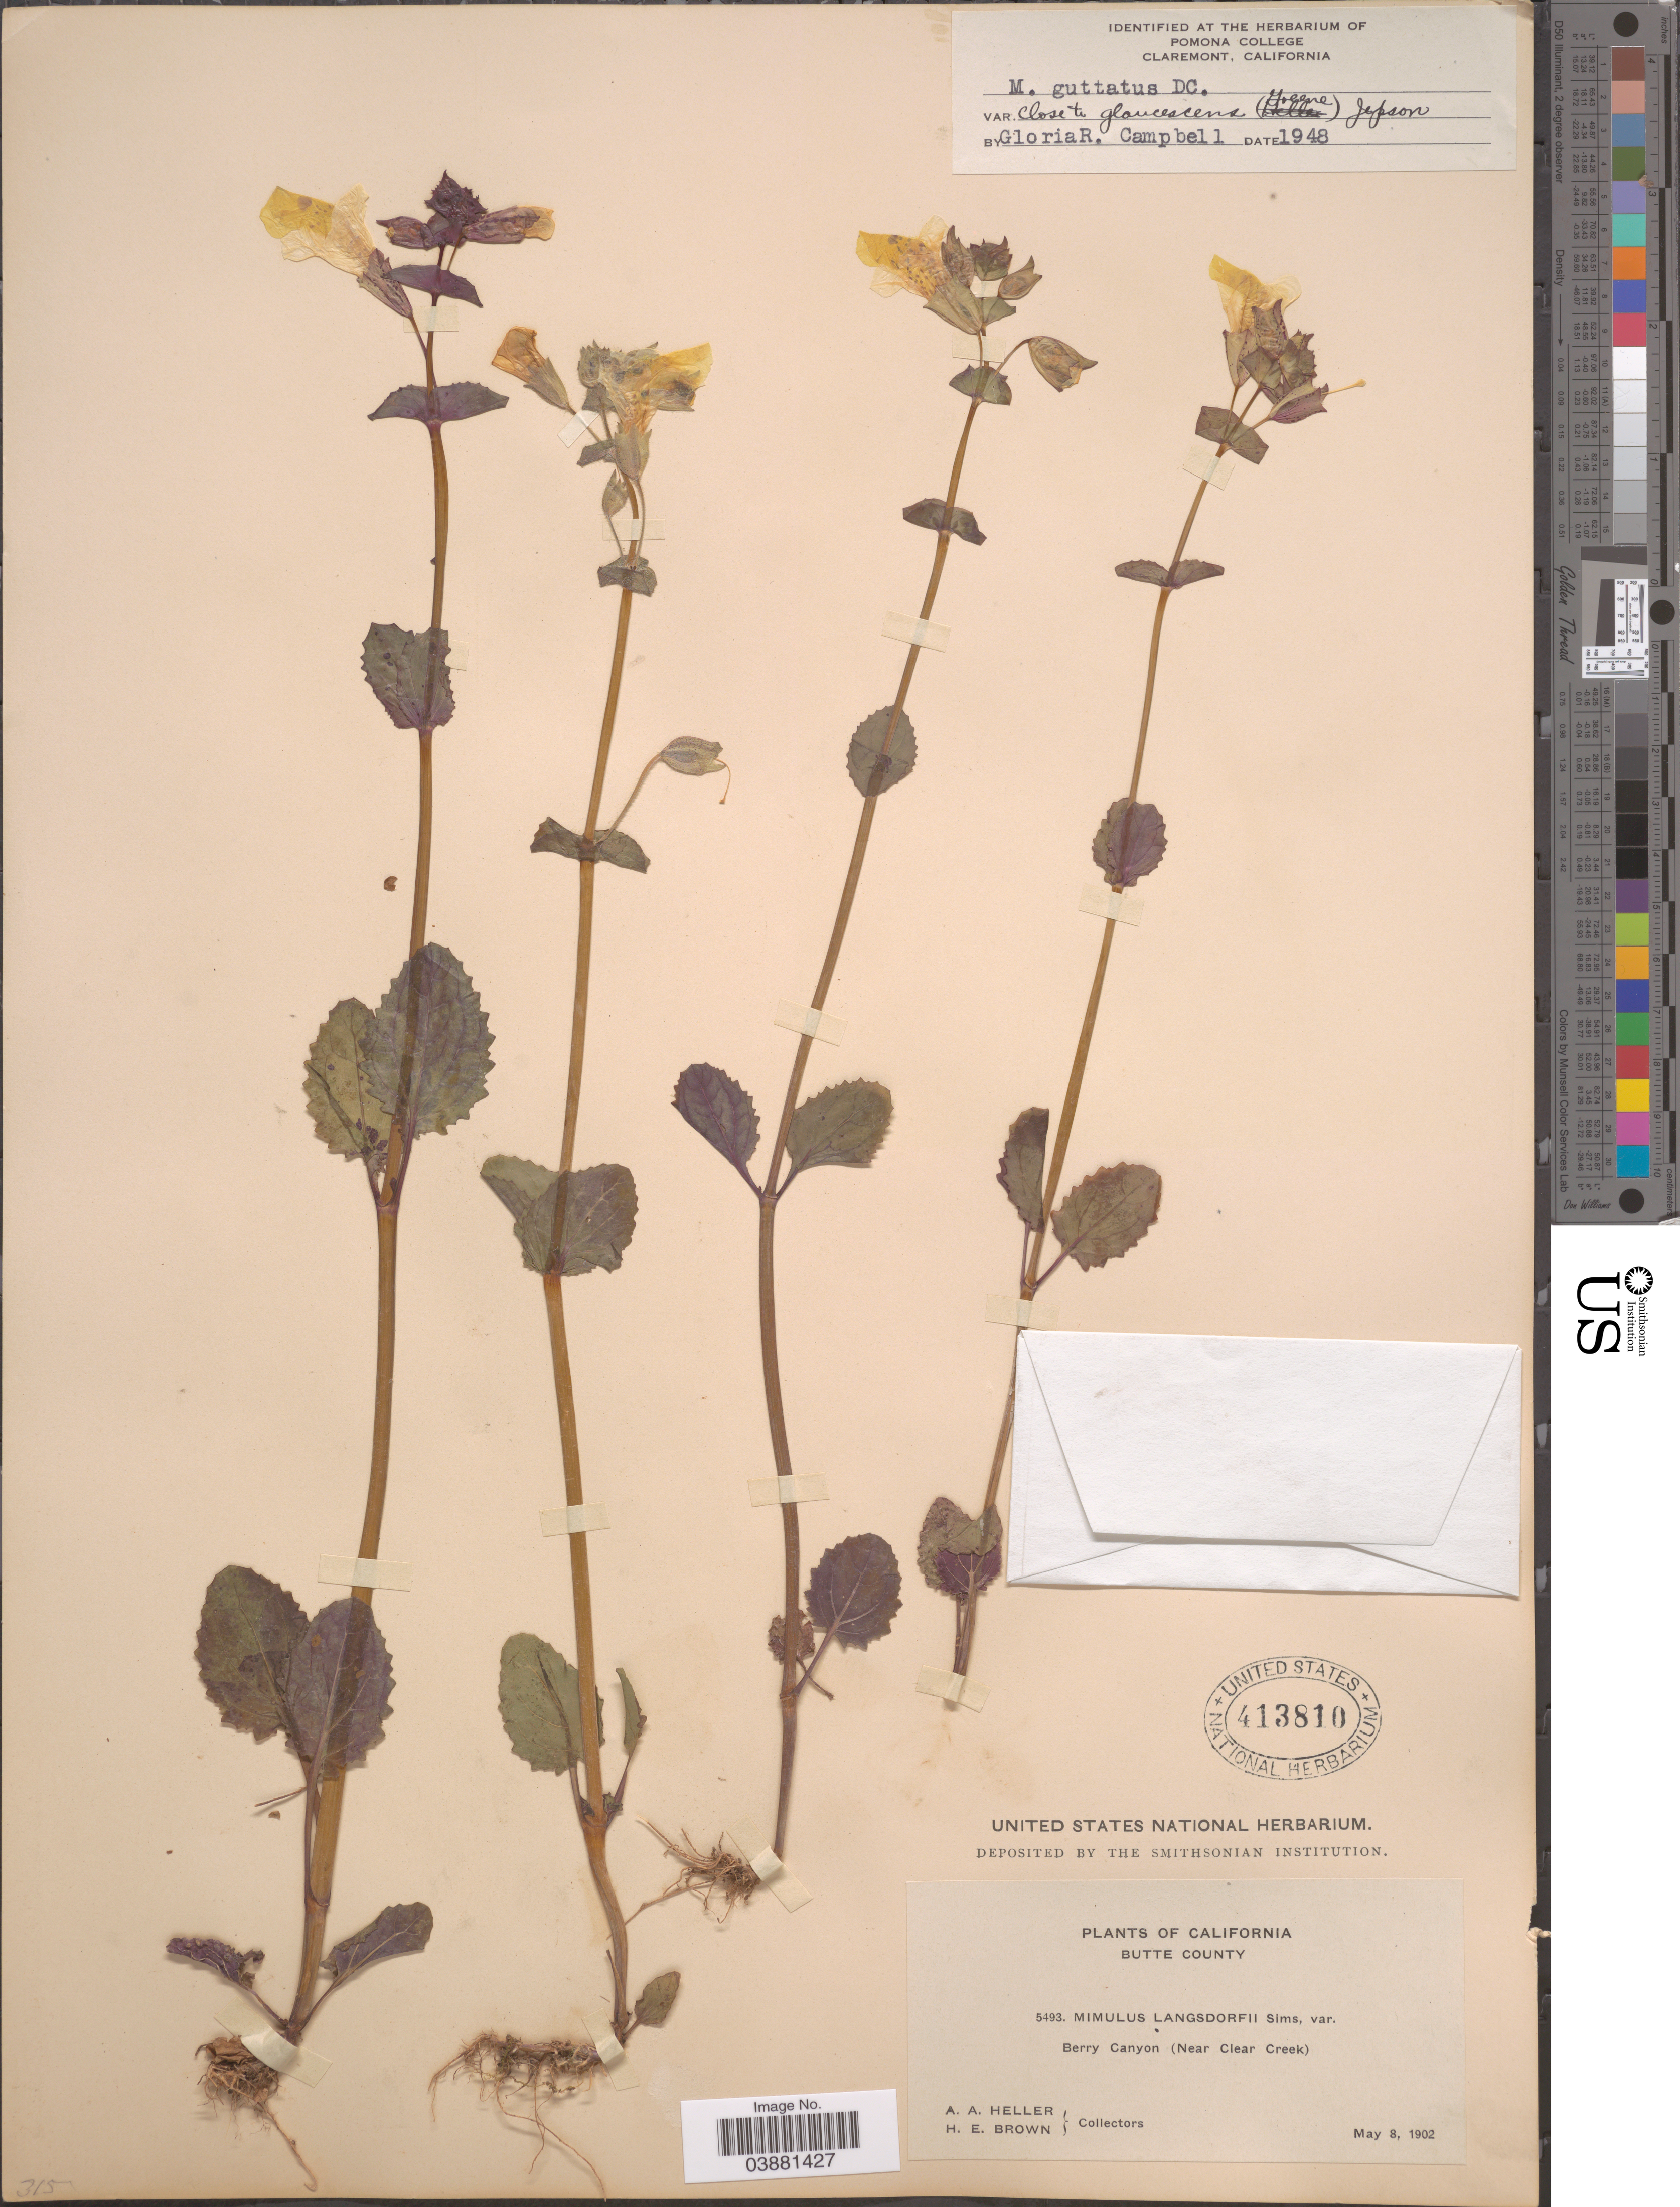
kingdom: Plantae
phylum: Tracheophyta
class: Magnoliopsida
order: Lamiales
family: Phrymaceae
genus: Mimulus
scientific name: Mimulus guttatus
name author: DC.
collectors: A. A. Heller & H. E. Brown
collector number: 5493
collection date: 1902-05-08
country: United States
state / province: California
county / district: Butte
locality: Butte County. Berry Canyon (Near Clear Creek).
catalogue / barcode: US 413810